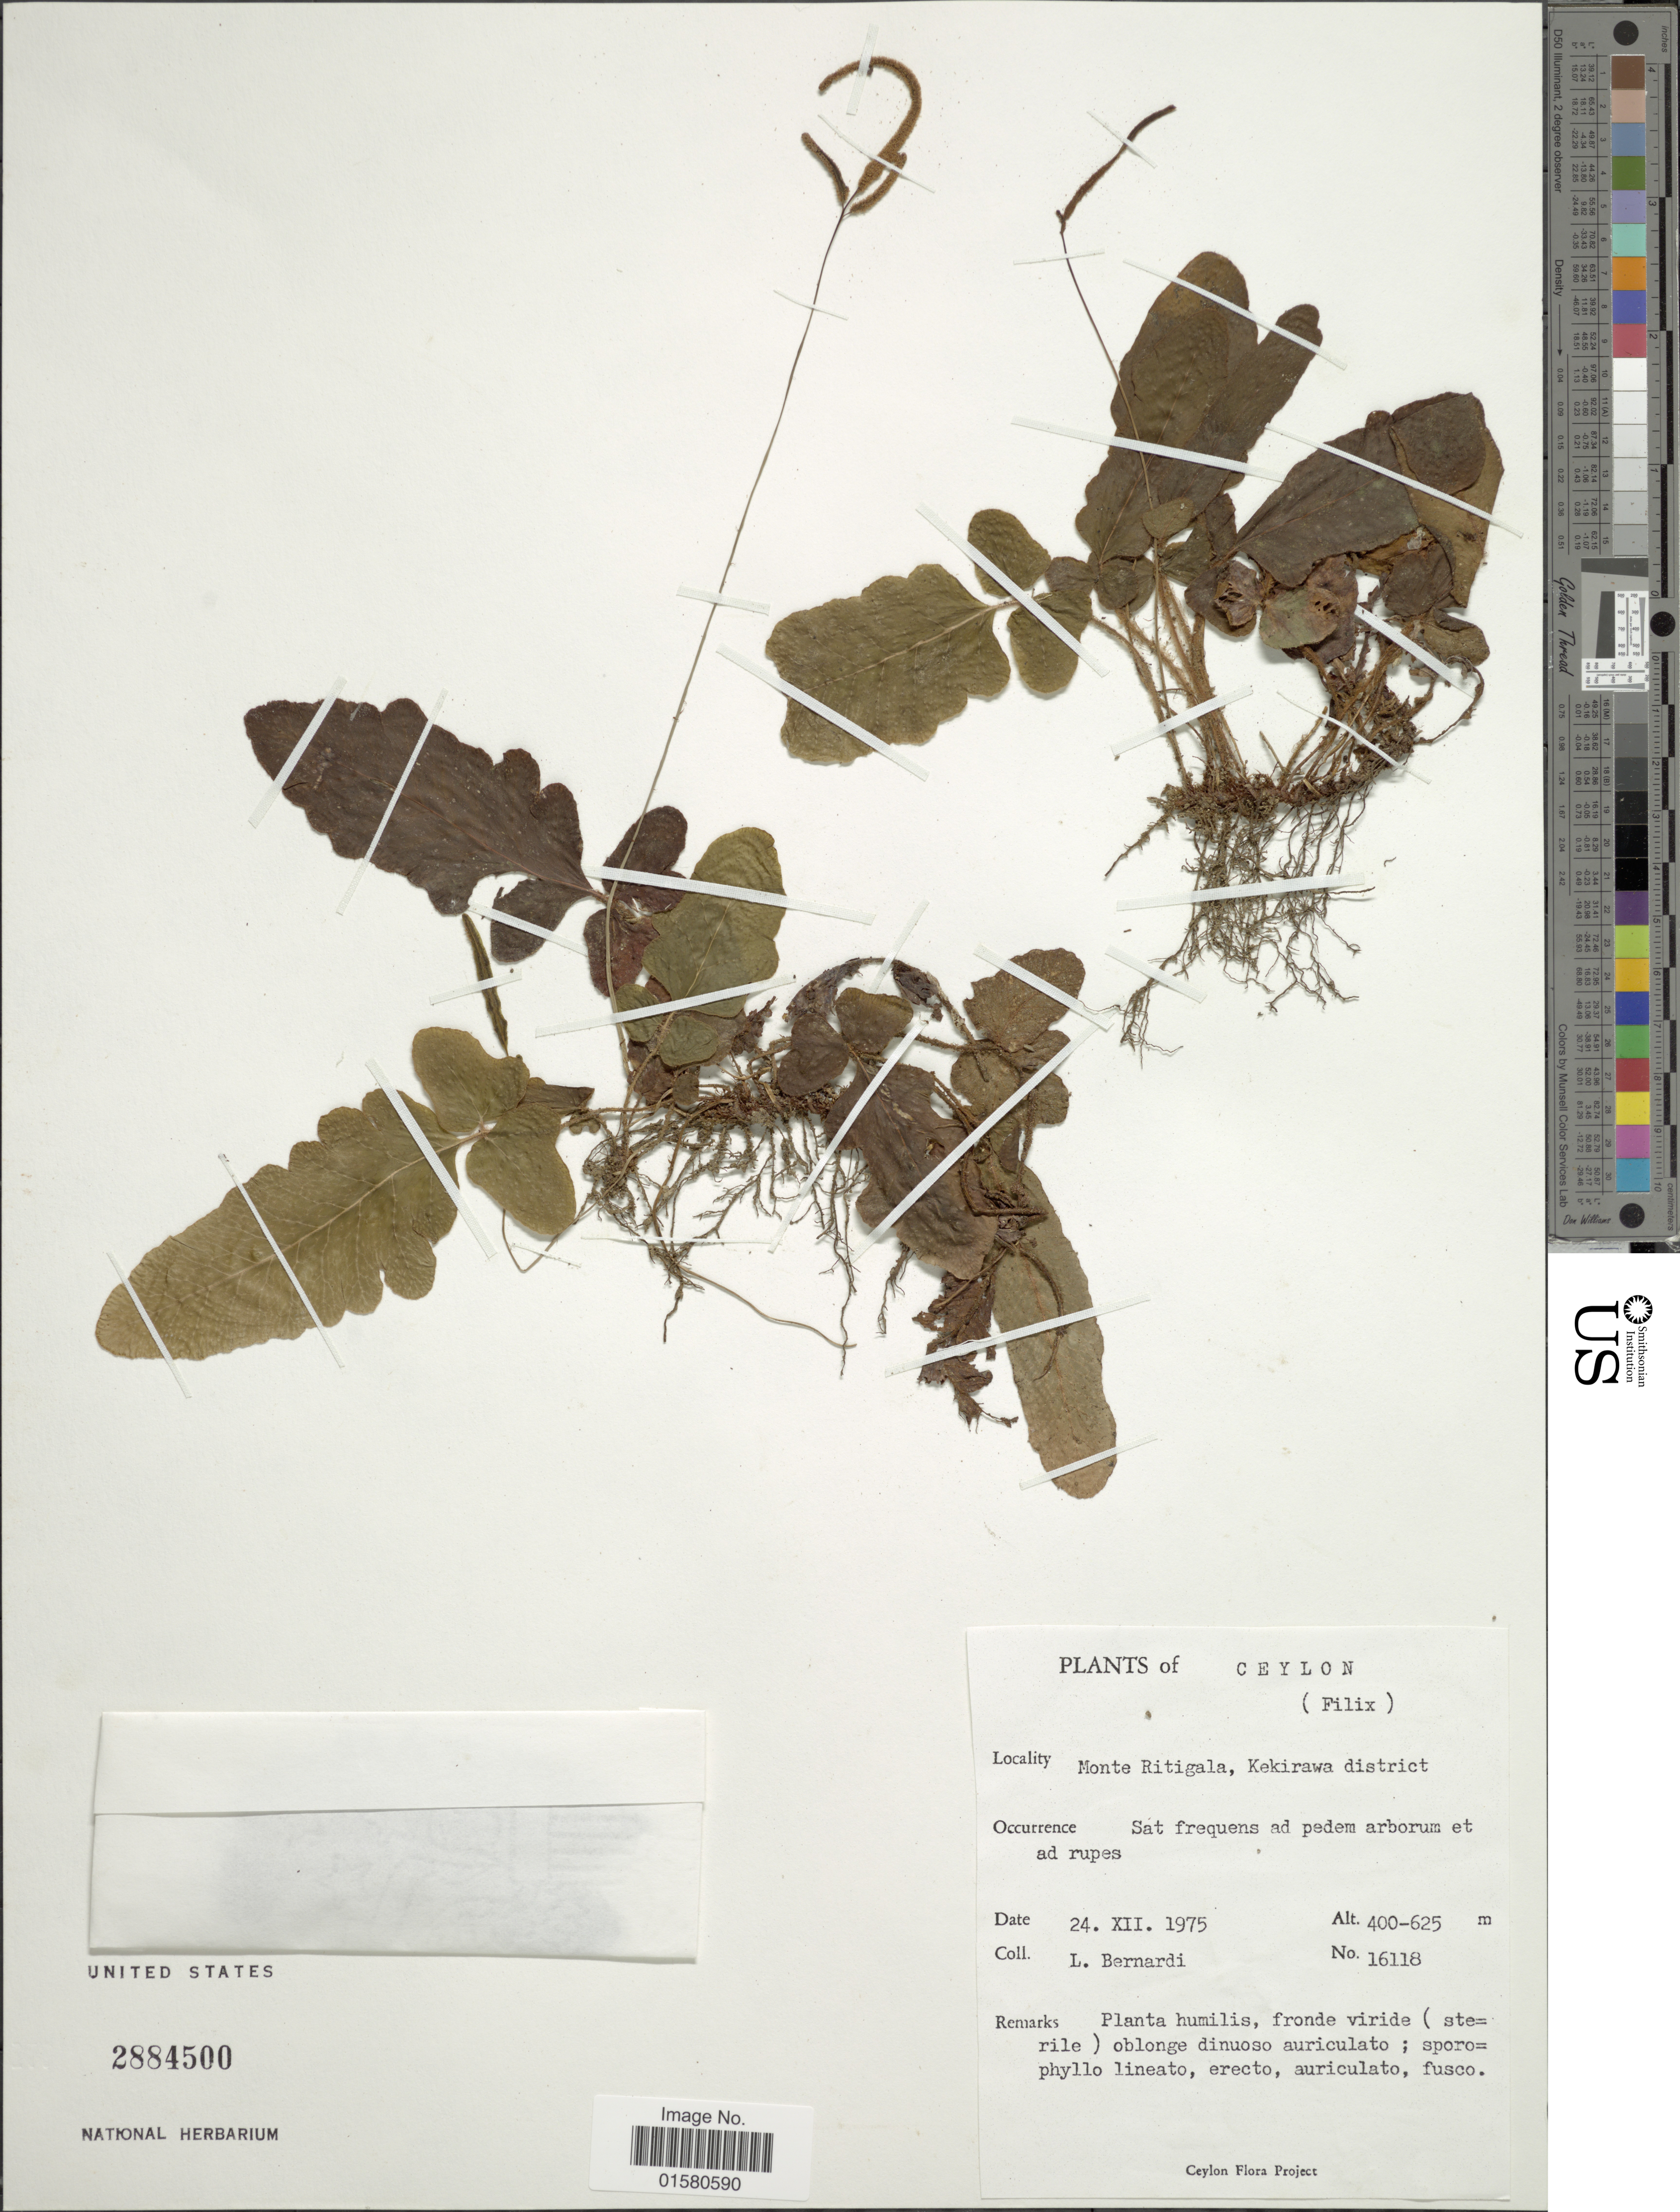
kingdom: Plantae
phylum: Tracheophyta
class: Polypodiopsida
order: Polypodiales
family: Tectariaceae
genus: Tectaria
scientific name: Tectaria zeilanica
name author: (Houtt.) Sledge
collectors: L. Bernardi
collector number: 16118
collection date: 1975-12-24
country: Sri Lanka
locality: Ceylon. Monte Ritigala, Kekirawa district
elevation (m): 400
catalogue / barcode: US 2884500